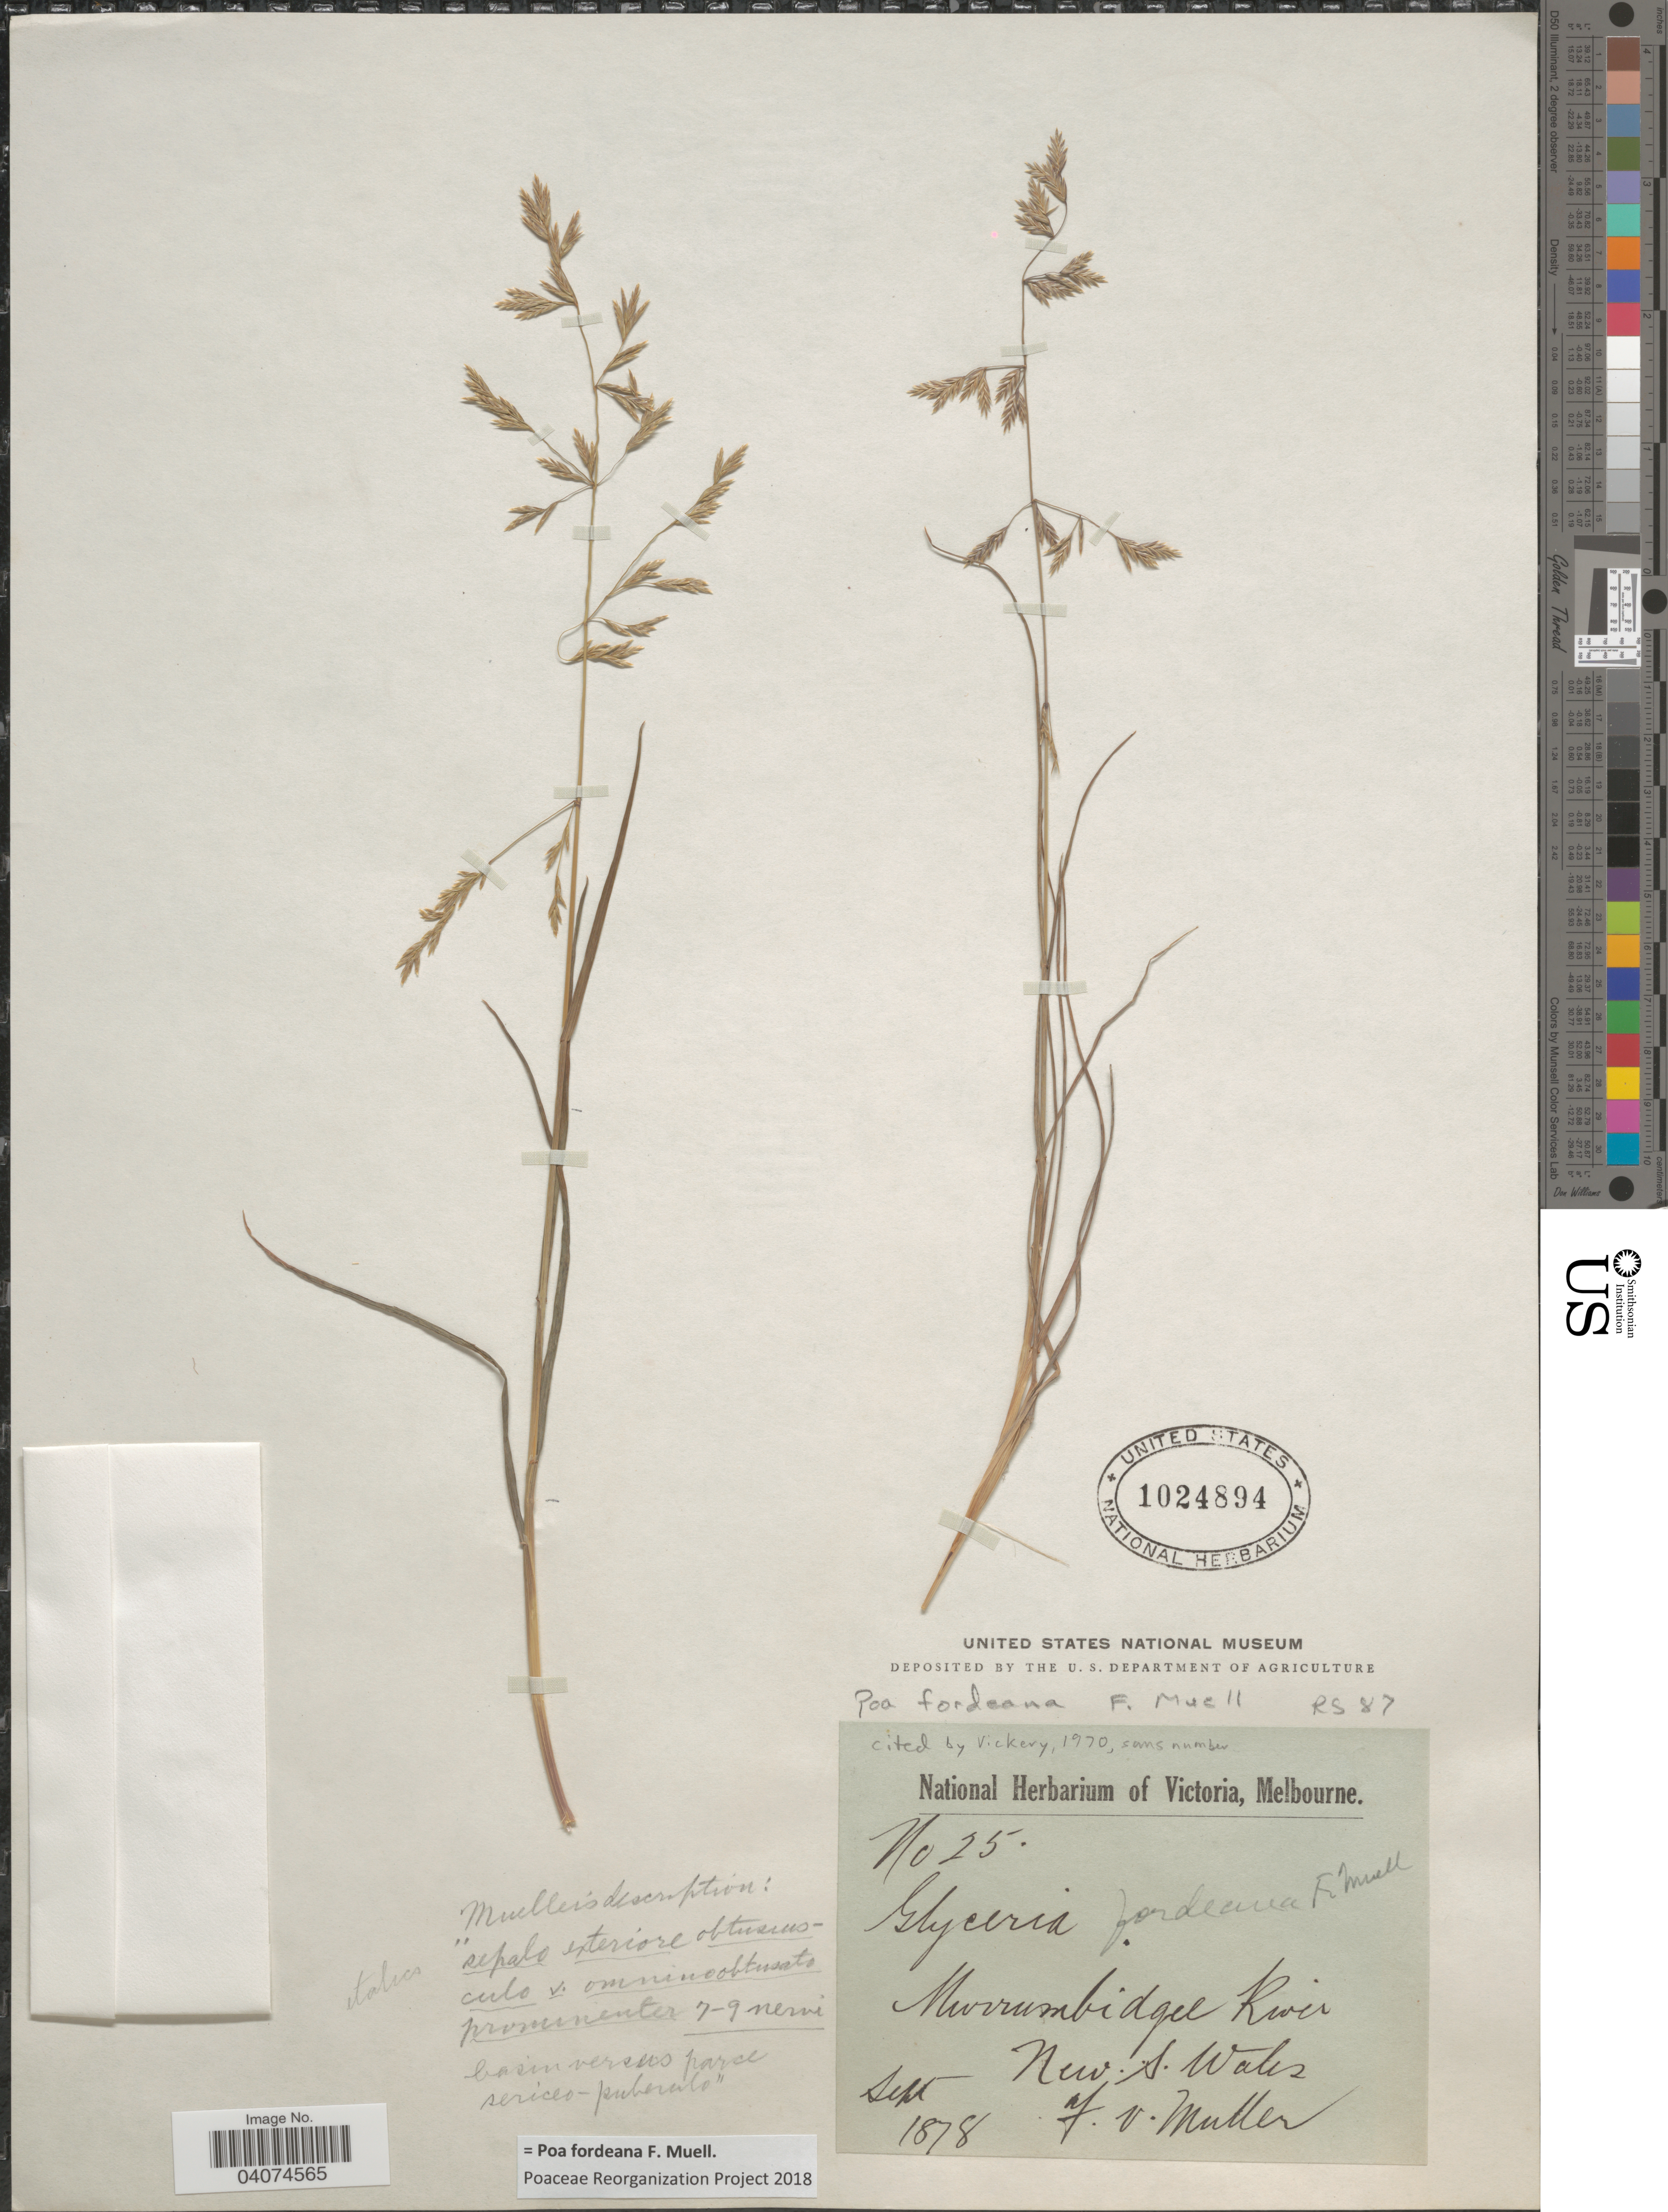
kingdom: Plantae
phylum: Tracheophyta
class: Liliopsida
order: Poales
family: Poaceae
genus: Poa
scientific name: Poa fordeana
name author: F. Muell.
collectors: F. V. Muller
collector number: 25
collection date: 1878-09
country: Australia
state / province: New South Wales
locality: Murrumbidgee River.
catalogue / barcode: US 1024894